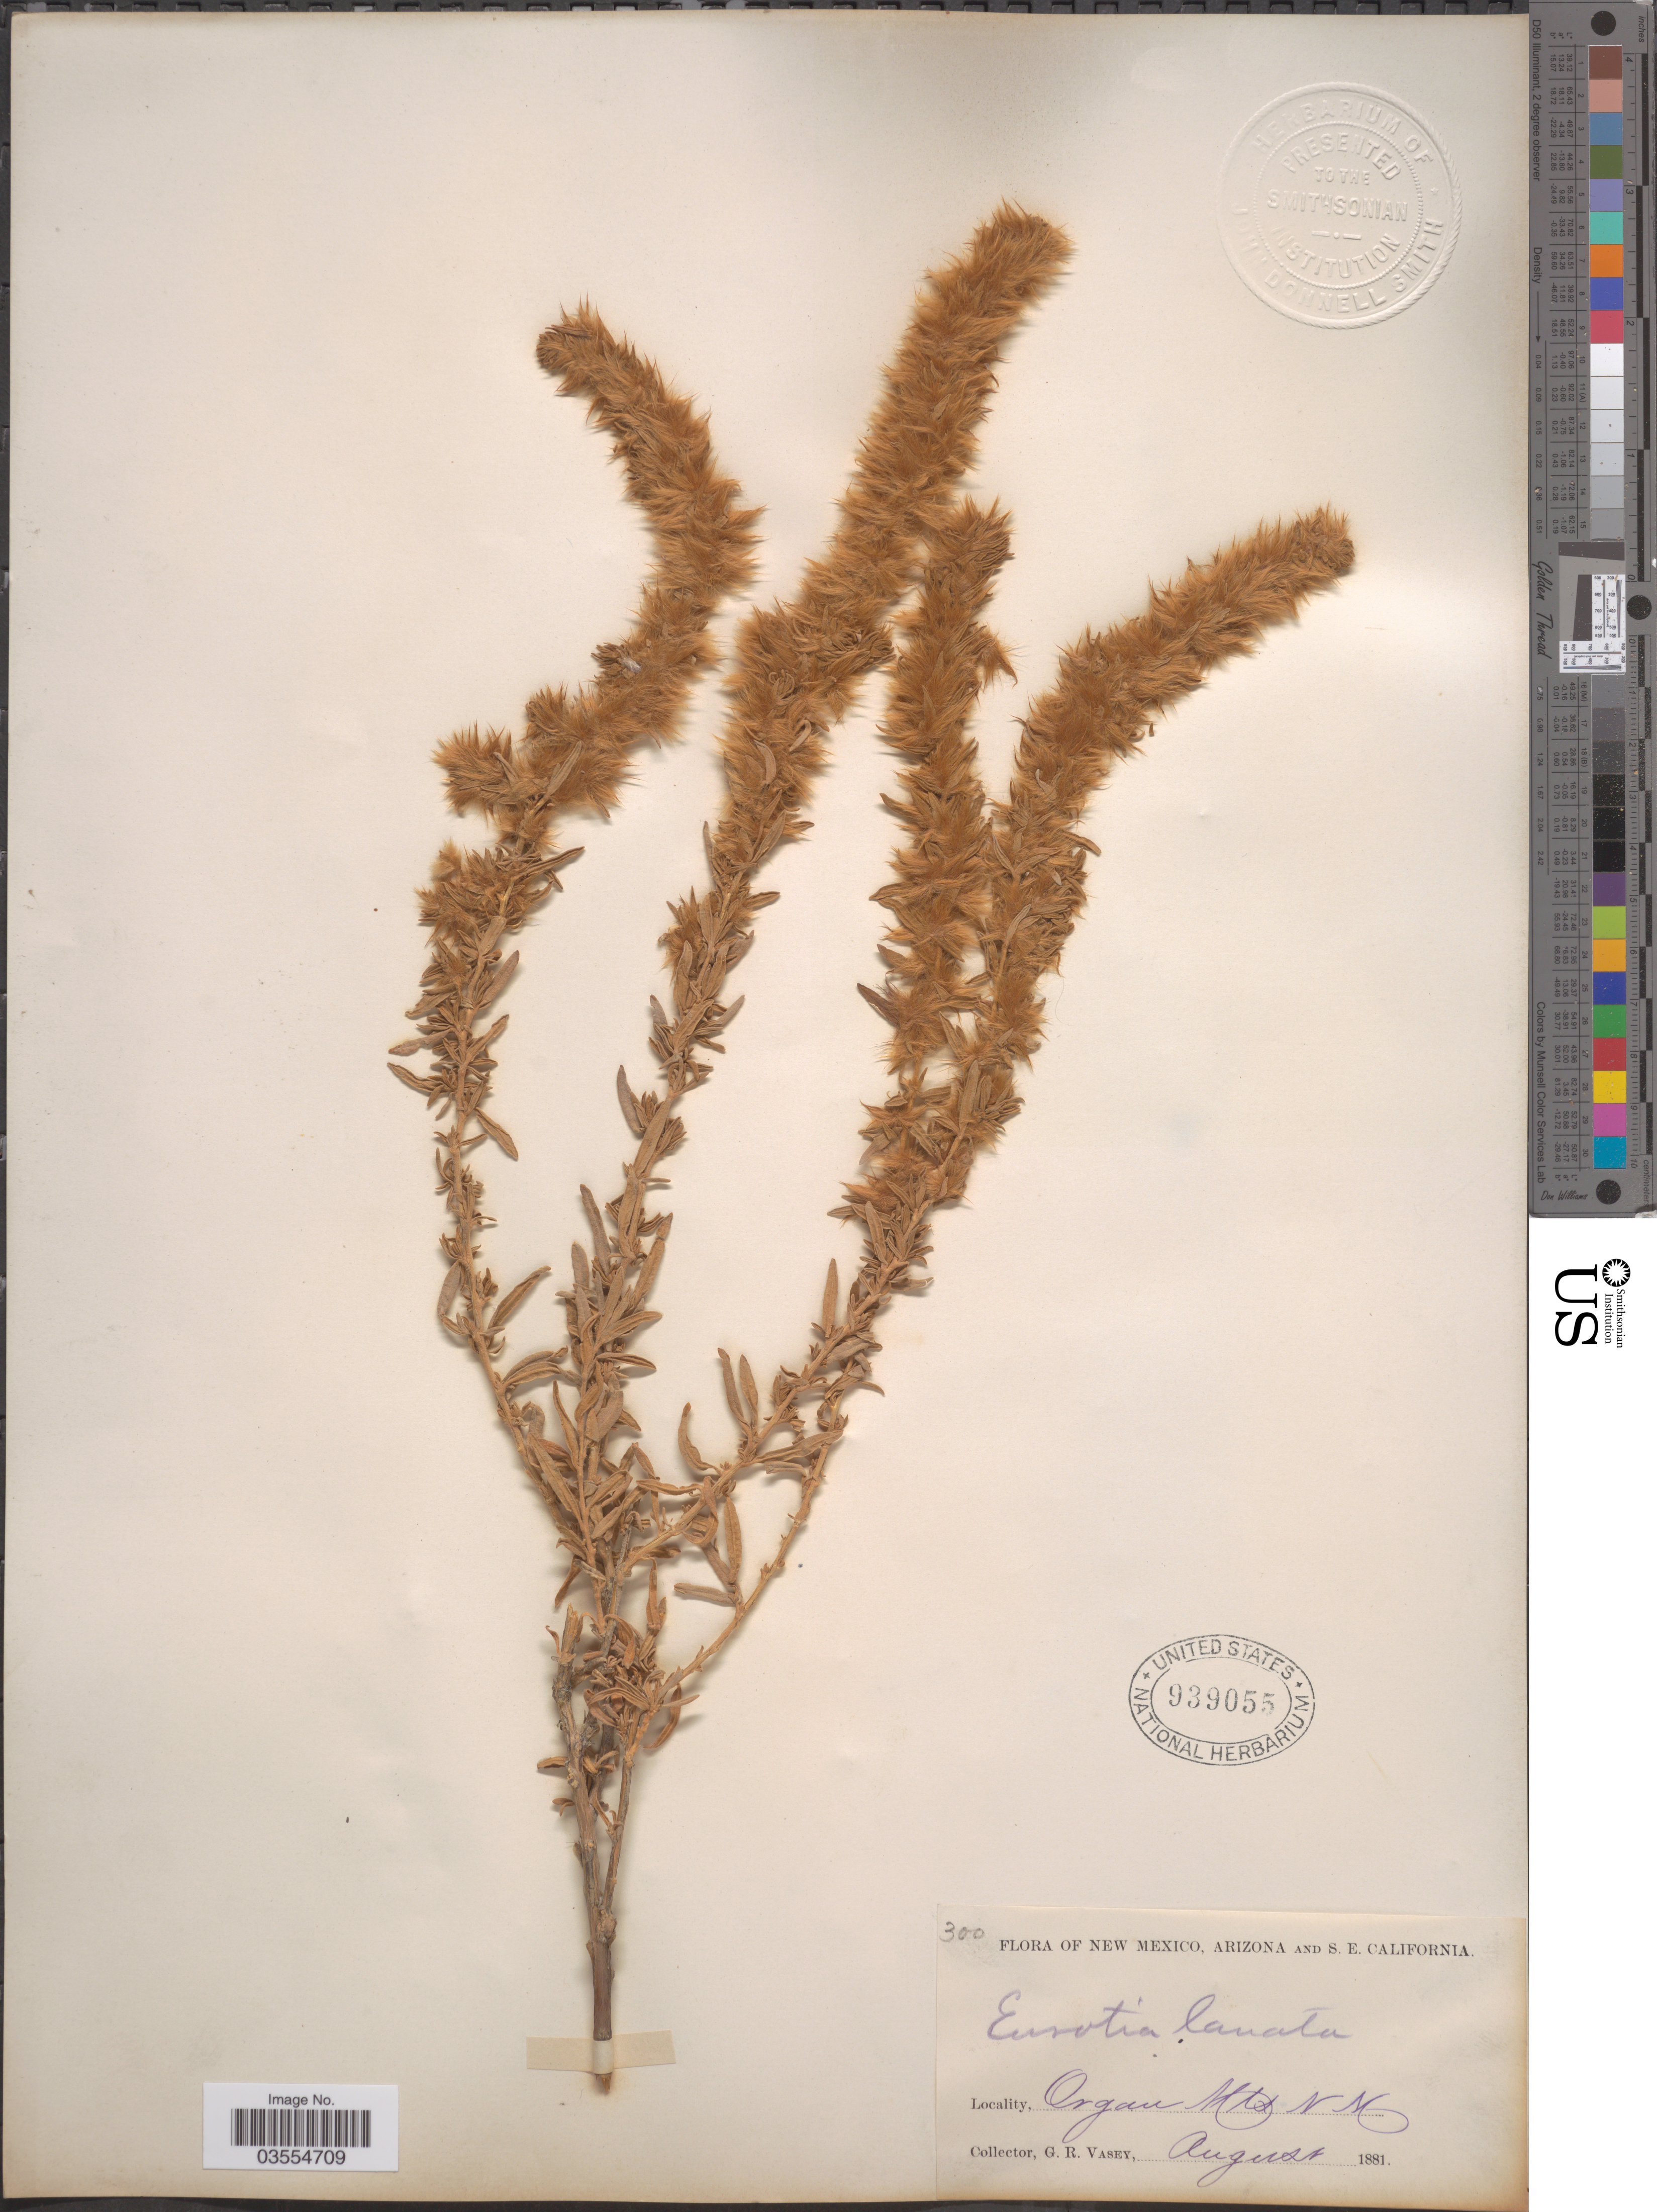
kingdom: Plantae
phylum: Tracheophyta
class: Magnoliopsida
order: Caryophyllales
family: Amaranthaceae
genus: Krascheninnikovia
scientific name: Krascheninnikovia lanata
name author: (Pursh) A. Meeuse & A.Smit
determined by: U.S. National Herbarium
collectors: G. R. Vasey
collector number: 300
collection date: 1881-08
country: United States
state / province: New Mexico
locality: Organ Mts.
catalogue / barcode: US 939055